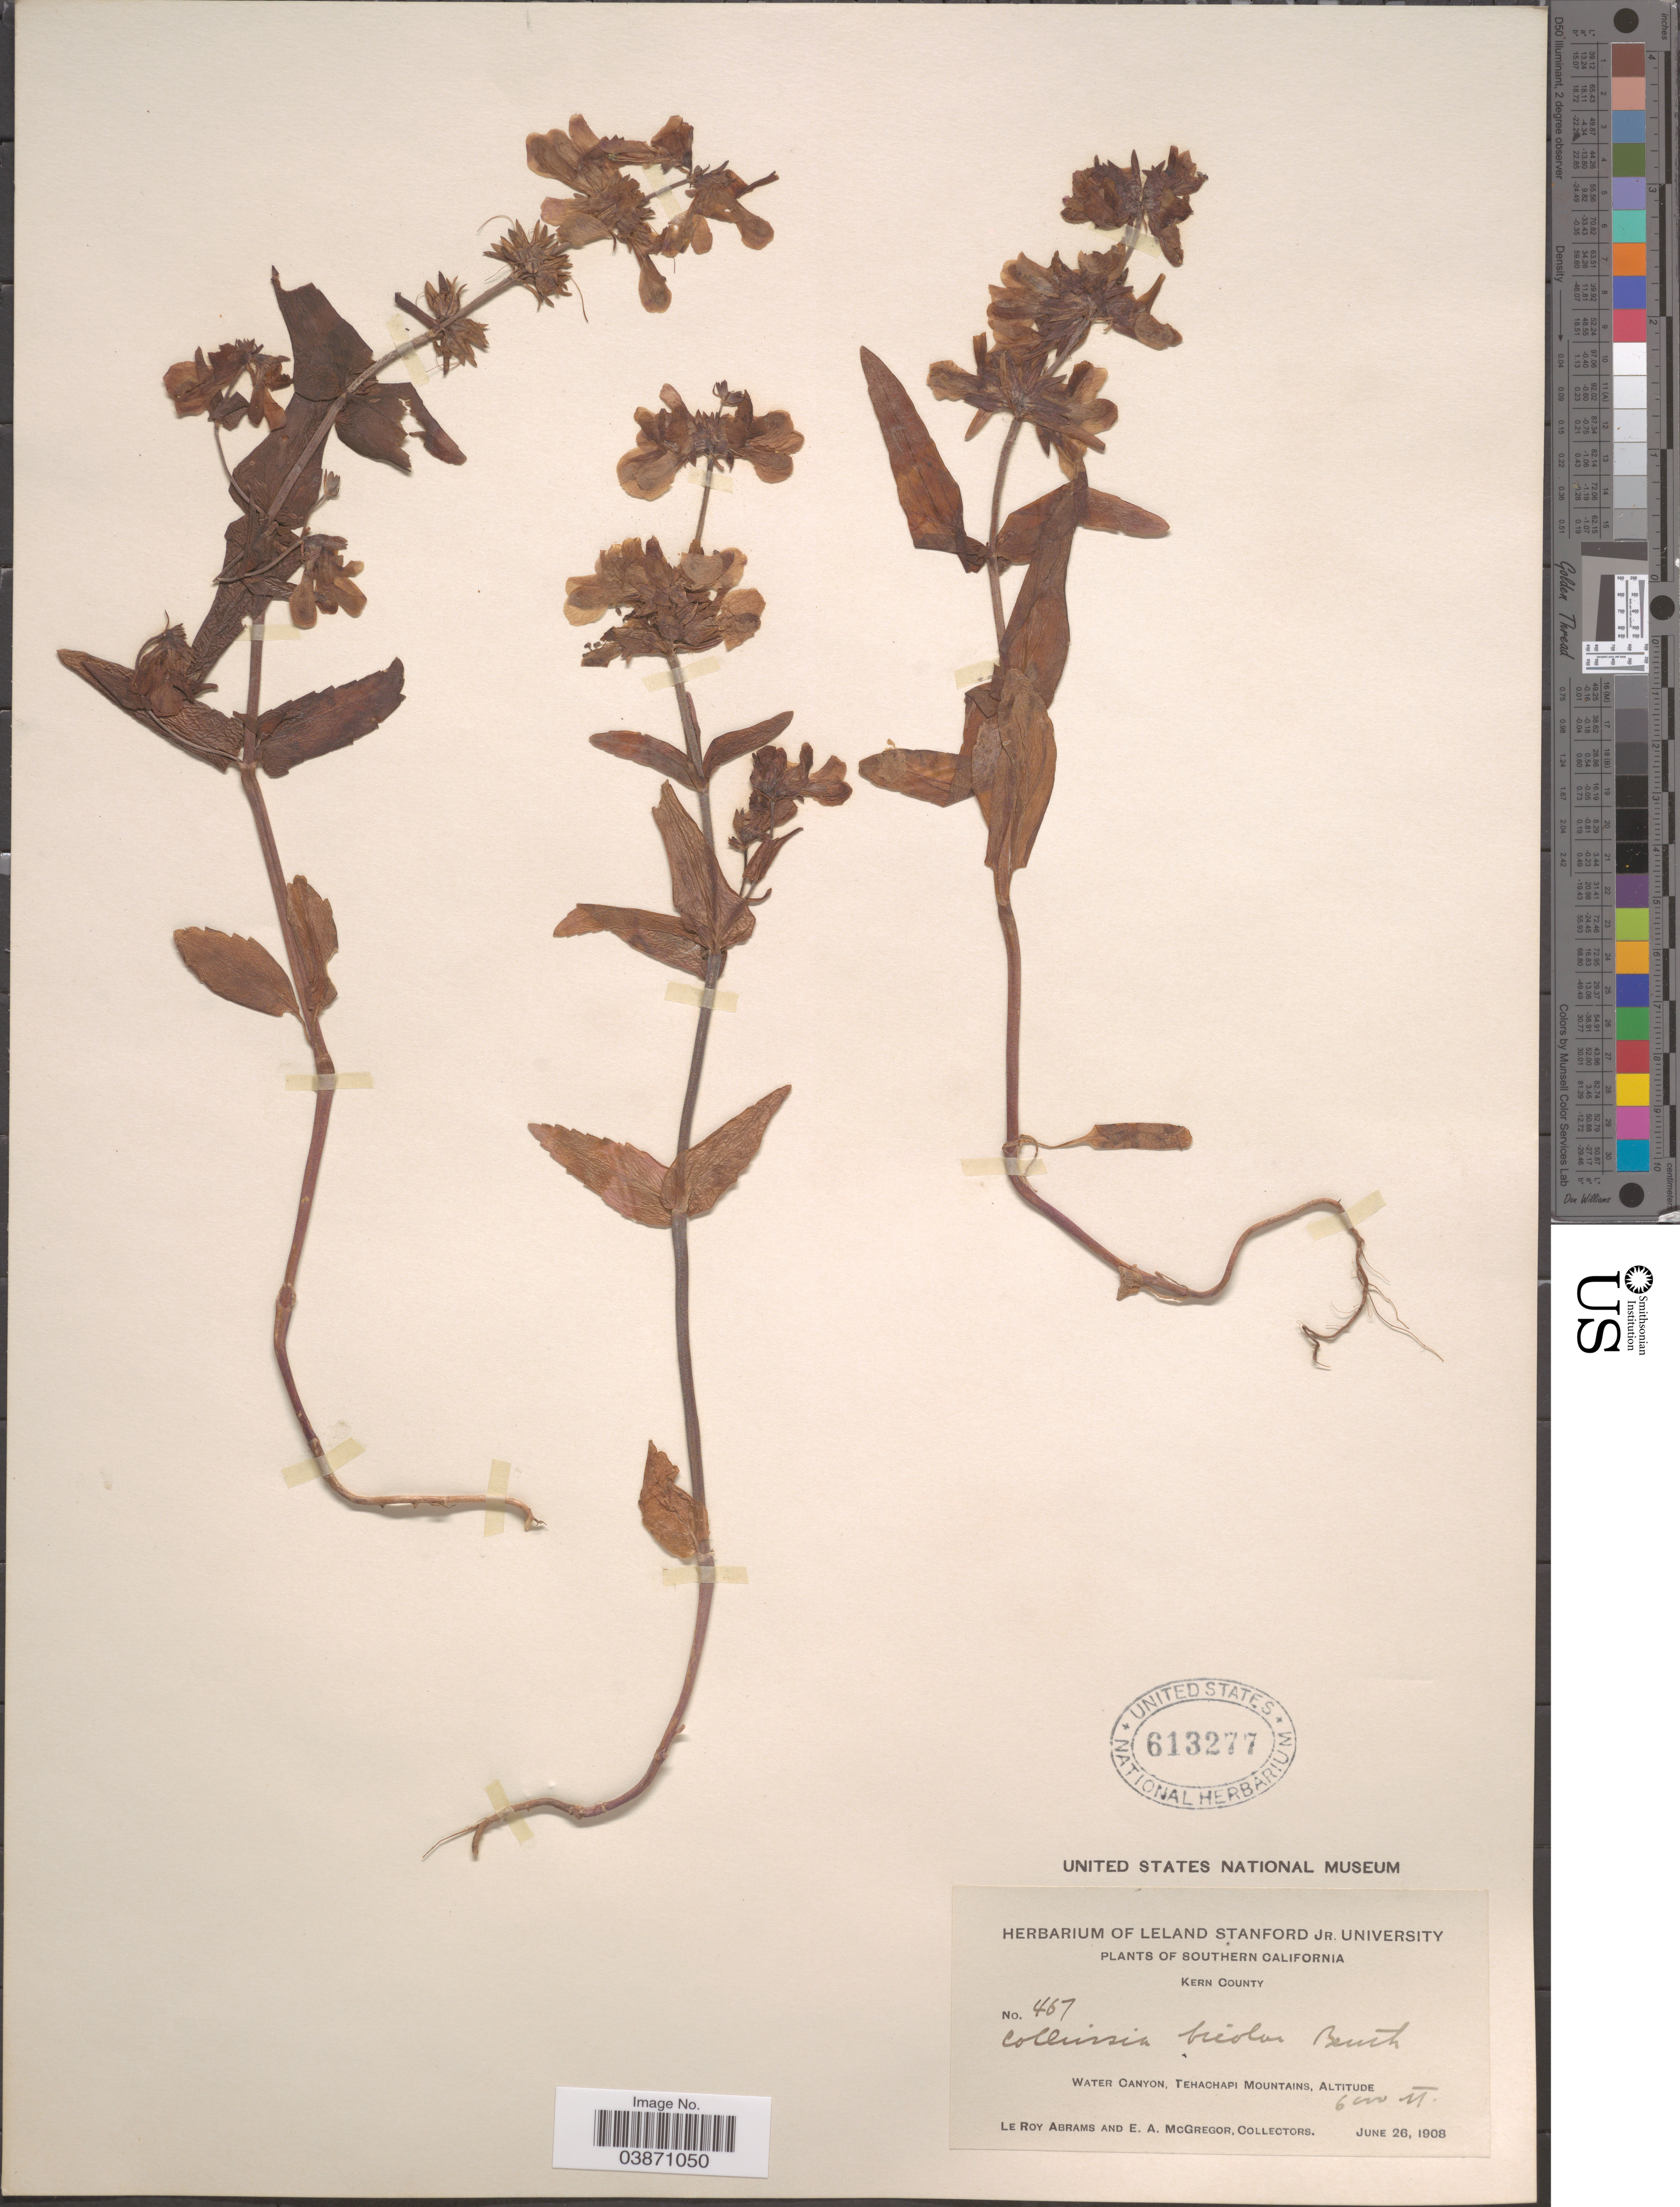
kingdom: Plantae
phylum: Tracheophyta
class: Magnoliopsida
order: Lamiales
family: Plantaginaceae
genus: Collinsia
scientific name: Collinsia bicolor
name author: Raf.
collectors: L. Abrams & E. A. McGregor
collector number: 467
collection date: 1908-06-26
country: United States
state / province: California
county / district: Kern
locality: Southern California. Kern County. Water Canyon, Tehachapi Mountains.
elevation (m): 6000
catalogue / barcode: US 613277